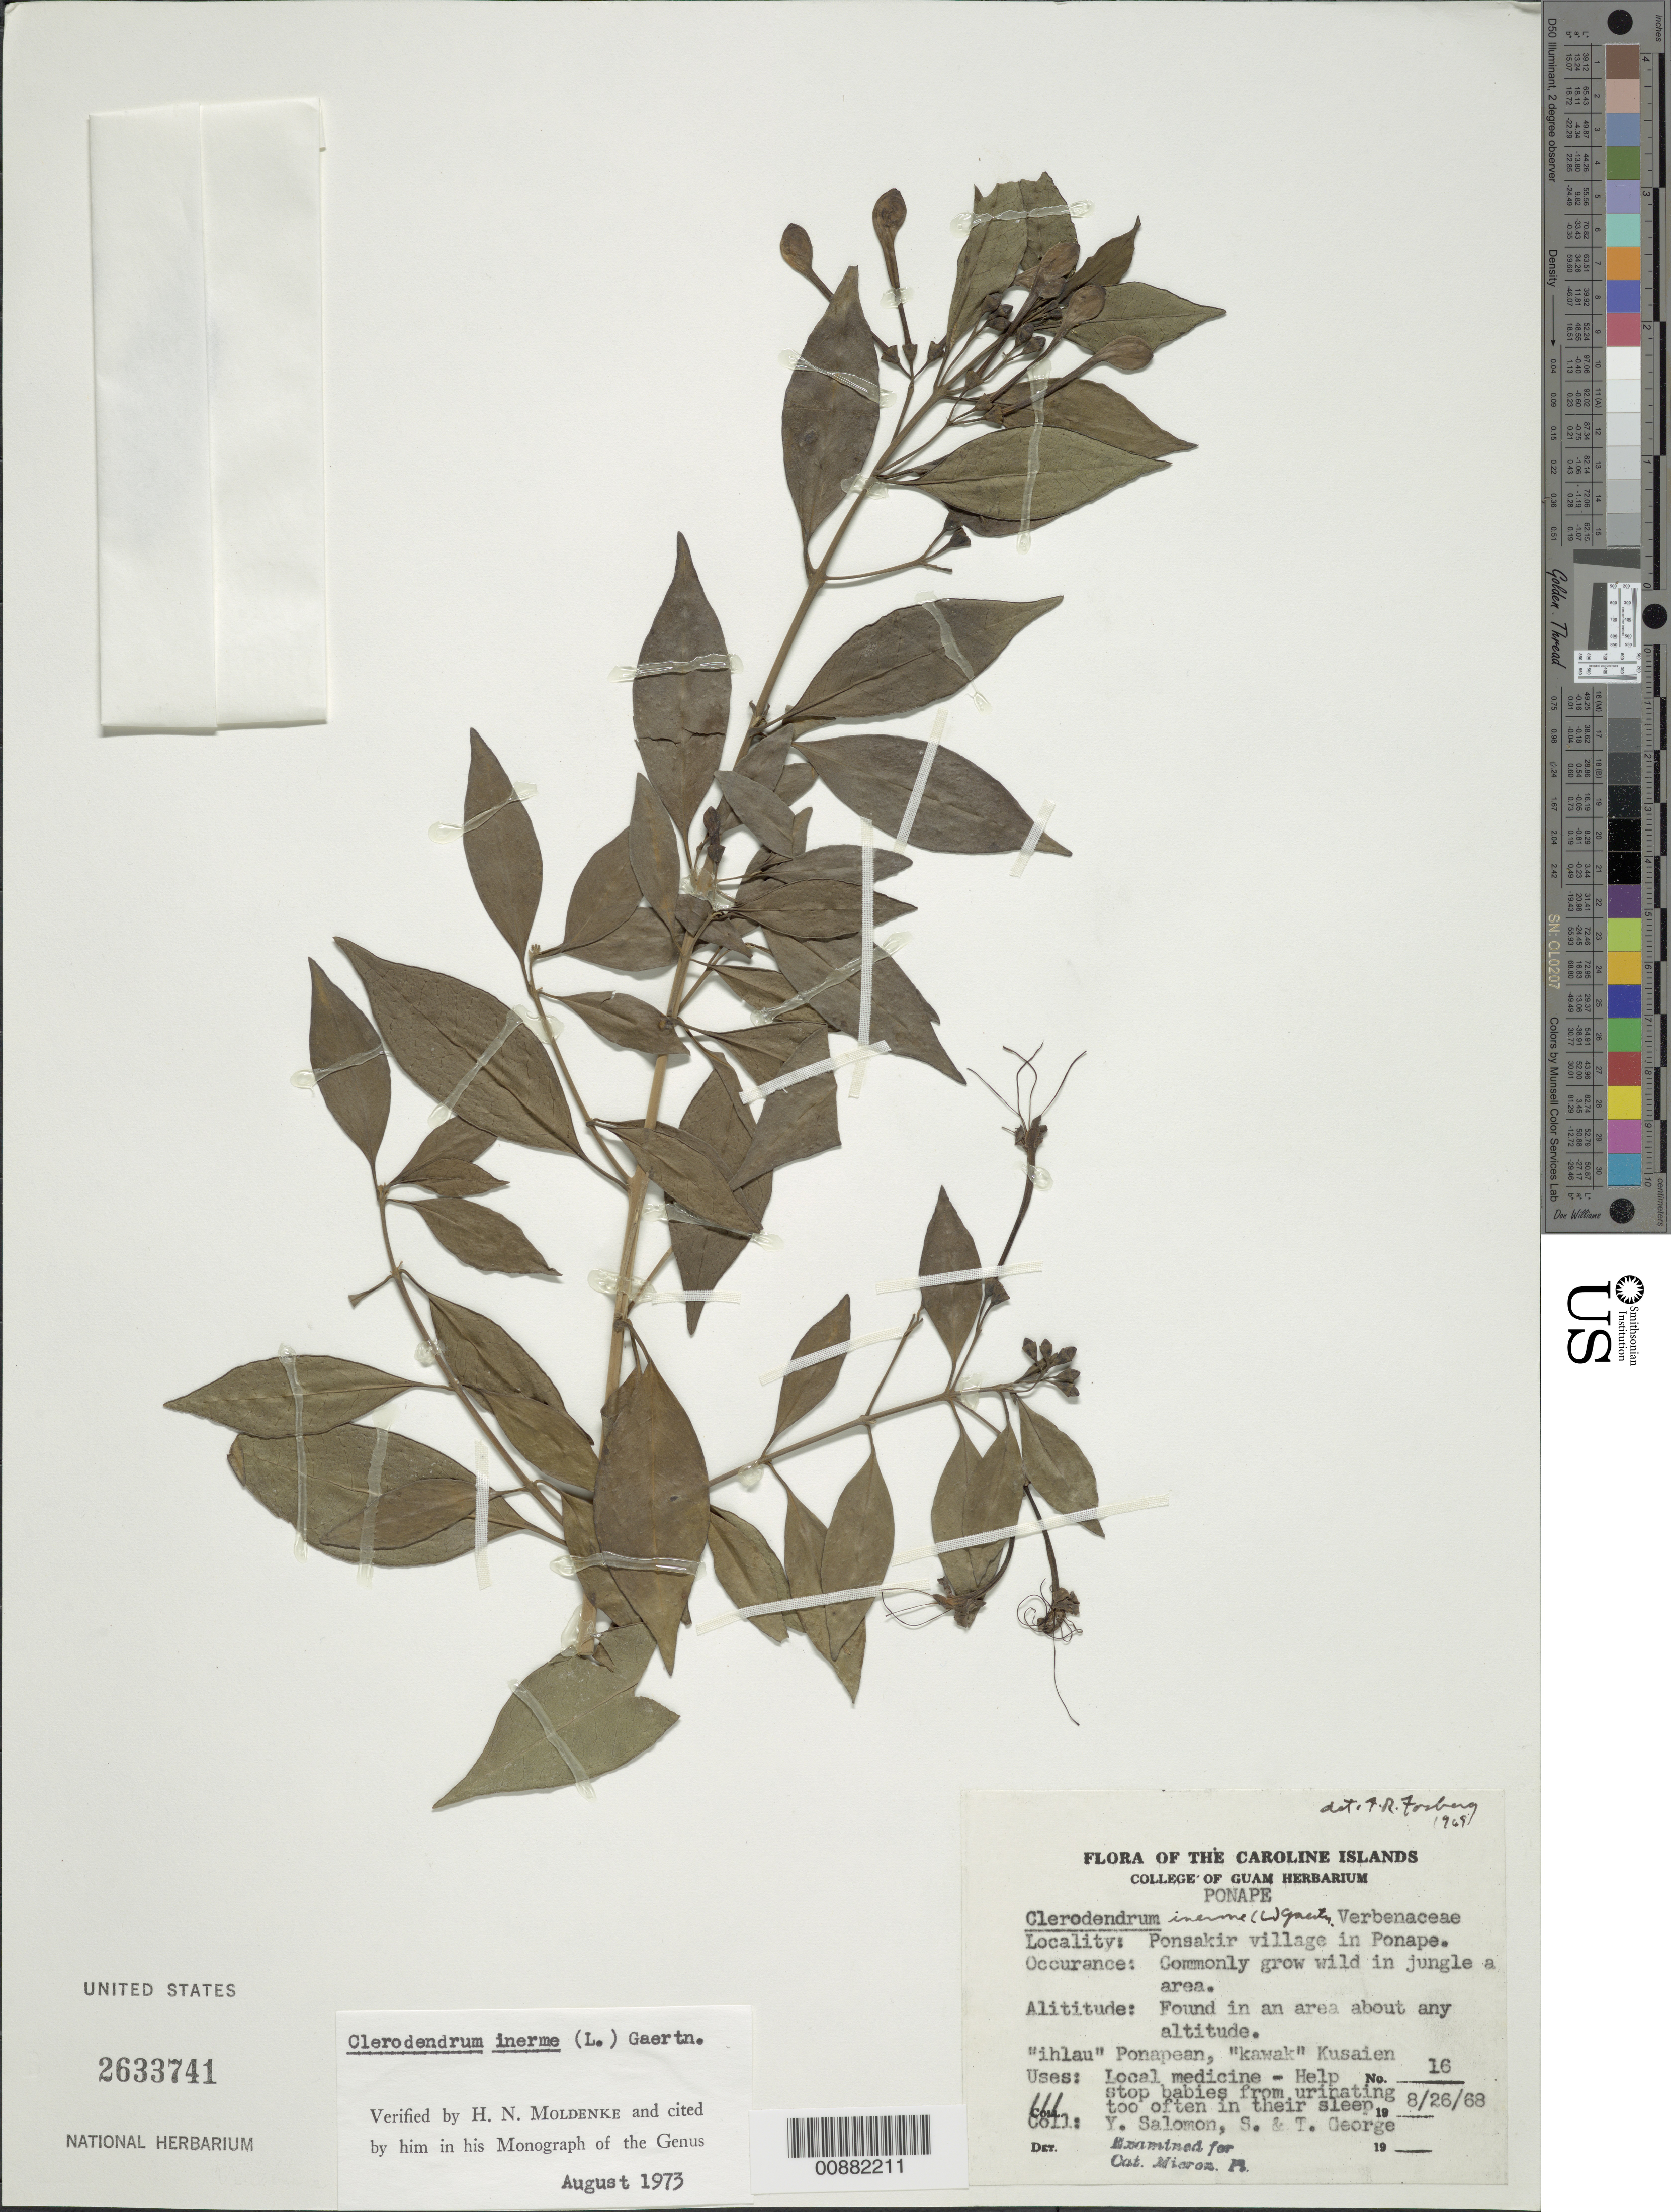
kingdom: Plantae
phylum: Tracheophyta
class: Magnoliopsida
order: Lamiales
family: Lamiaceae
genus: Clerodendrum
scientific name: Clerodendrum inerme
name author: (L.) Gaertn.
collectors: Y. Salomon, S. George & T. George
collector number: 16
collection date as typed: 26 Aug 1968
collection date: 1968-08-26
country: Micronesia, Federated States of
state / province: Pohnpei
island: Pohnpei [Ponape]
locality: Ponsakir village, wild in jungle area.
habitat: commonly grow wild in jungle area, found in an area about any altitude.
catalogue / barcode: US 2633741